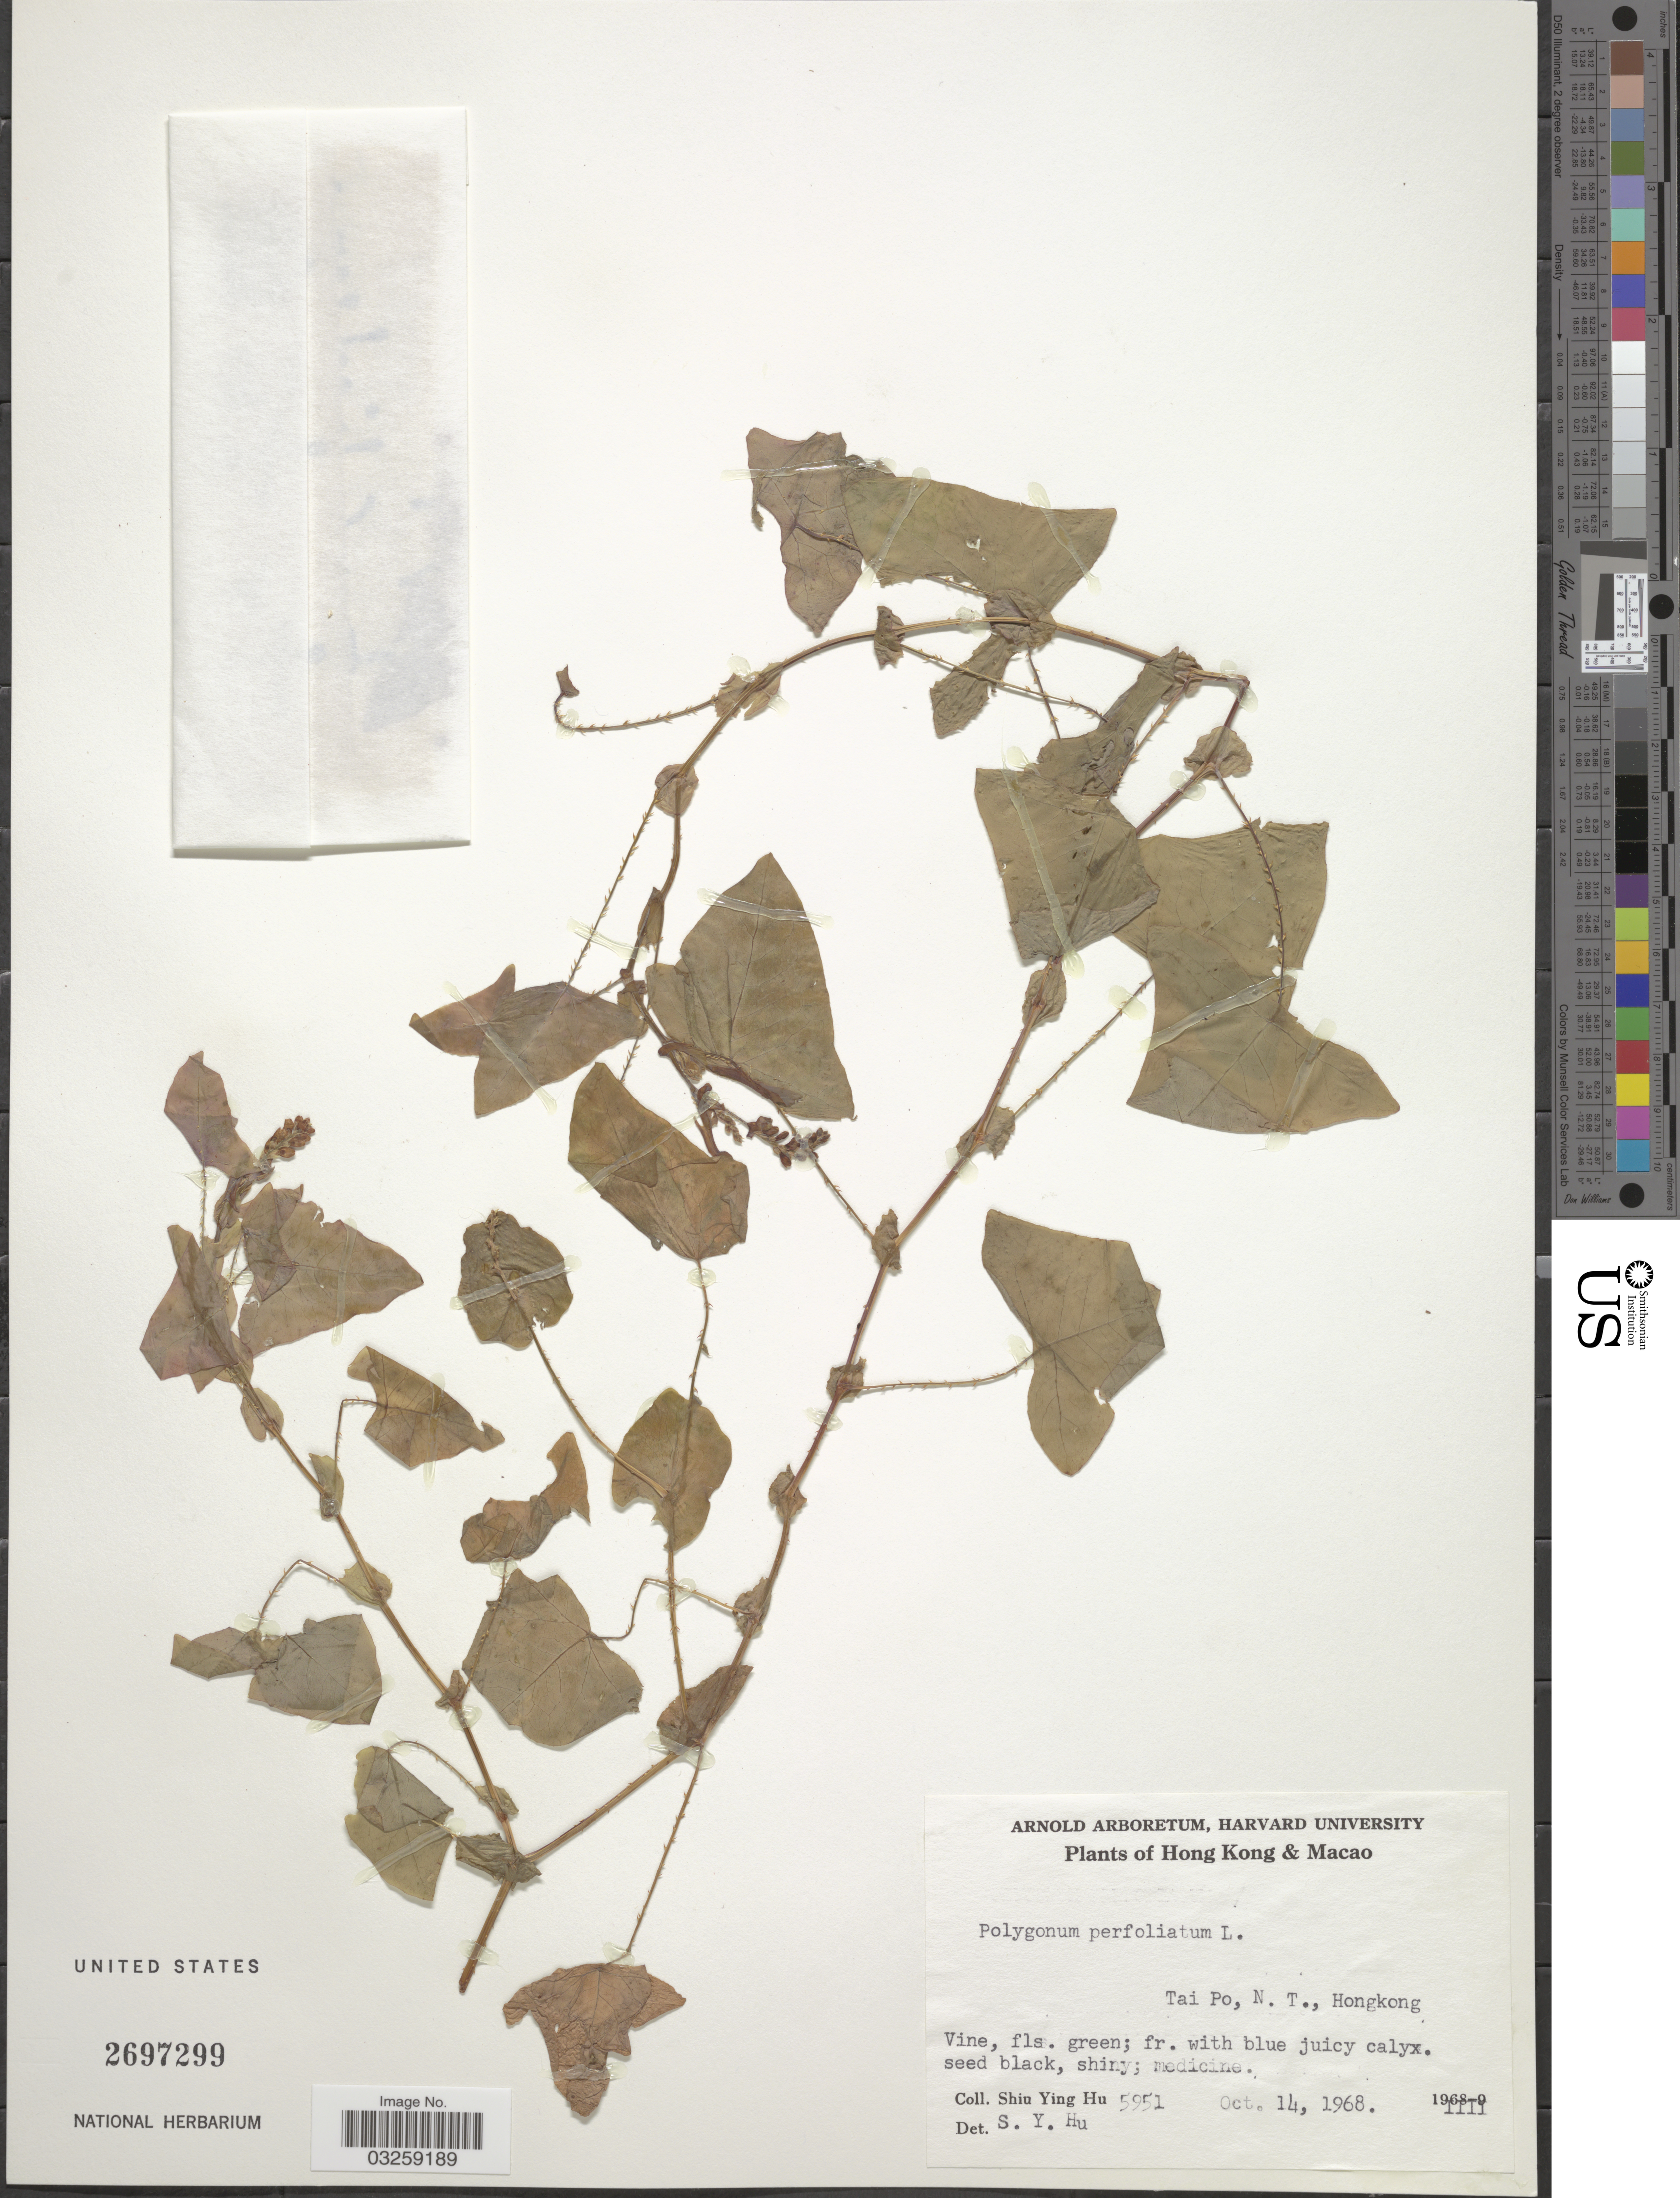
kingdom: Plantae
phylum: Tracheophyta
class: Magnoliopsida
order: Caryophyllales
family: Polygonaceae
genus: Polygonum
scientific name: Polygonum perfoliatum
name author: L.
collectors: S. Y. Hu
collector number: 5951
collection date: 1968-10-14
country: China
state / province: Hong Kong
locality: Tai Po, N. T.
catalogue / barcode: US 2697299